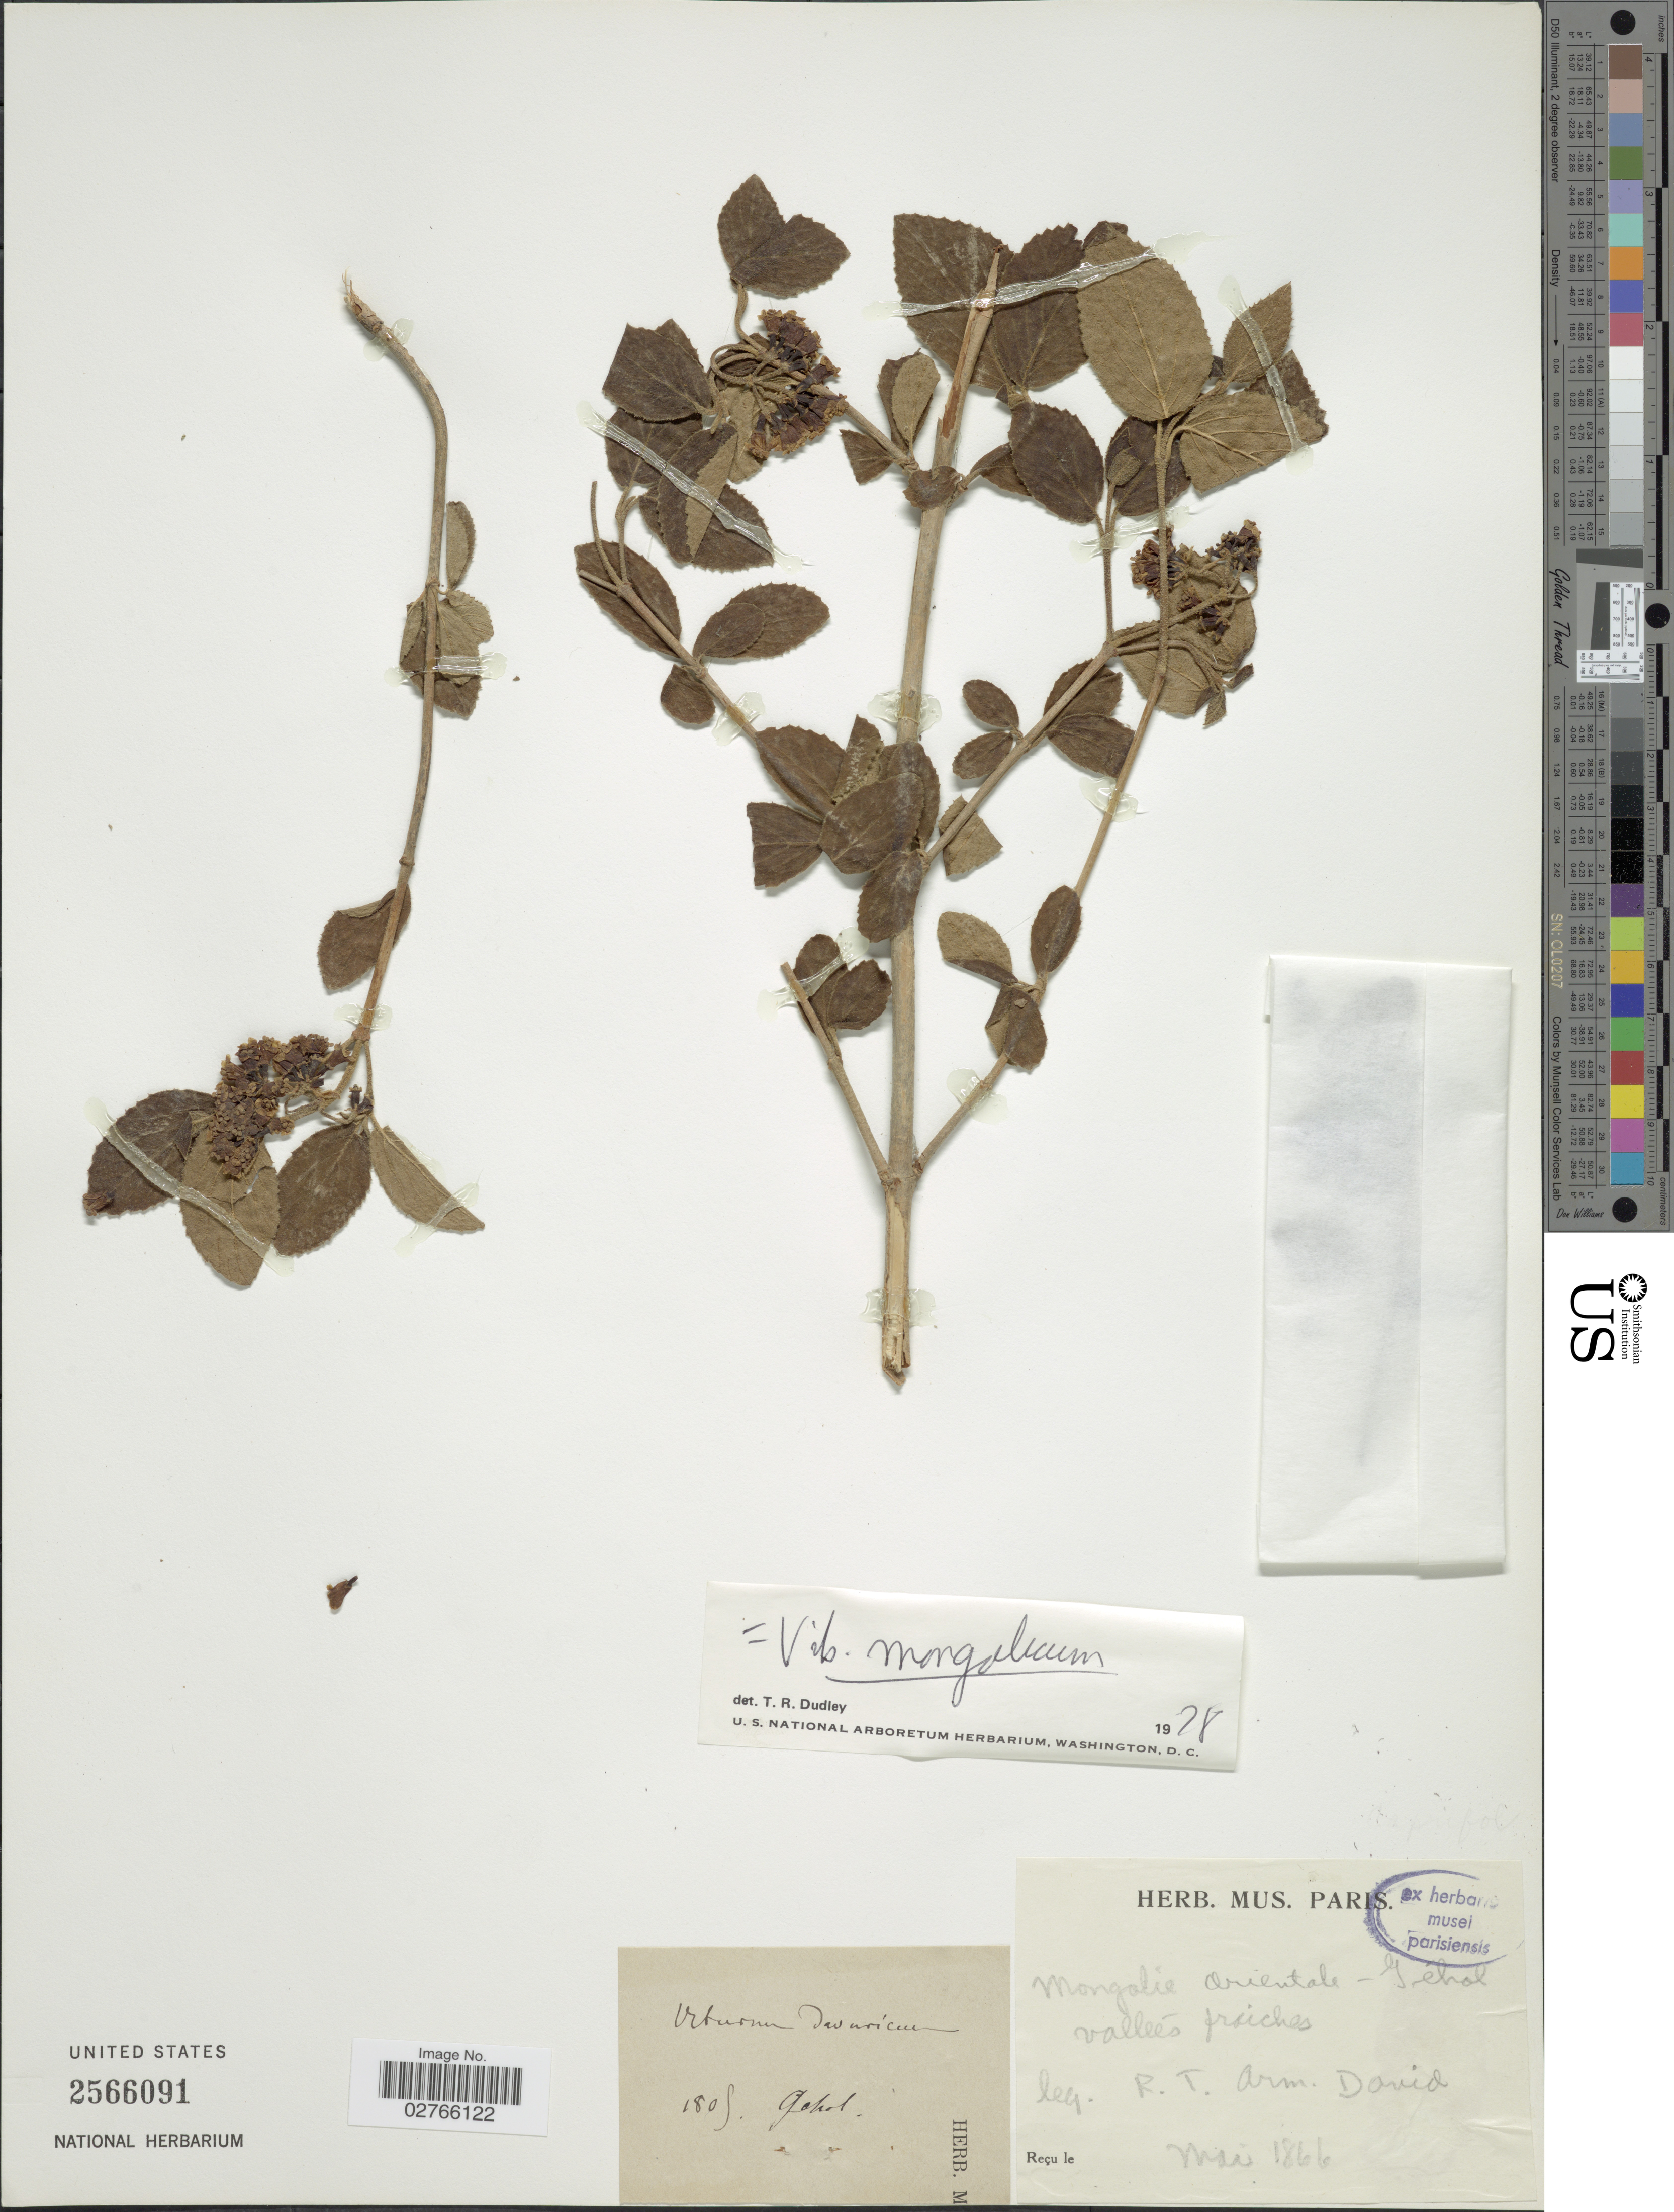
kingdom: Plantae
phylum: Tracheophyta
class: Magnoliopsida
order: Dipsacales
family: Viburnaceae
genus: Viburnum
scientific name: Viburnum mongolicum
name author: (Pall.) Rehder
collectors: R. David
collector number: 1805?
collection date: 1866-05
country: Mongolia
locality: Mongolie Orientale - Gehol [interpreted] valleés fraiches.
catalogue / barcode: US 2566091